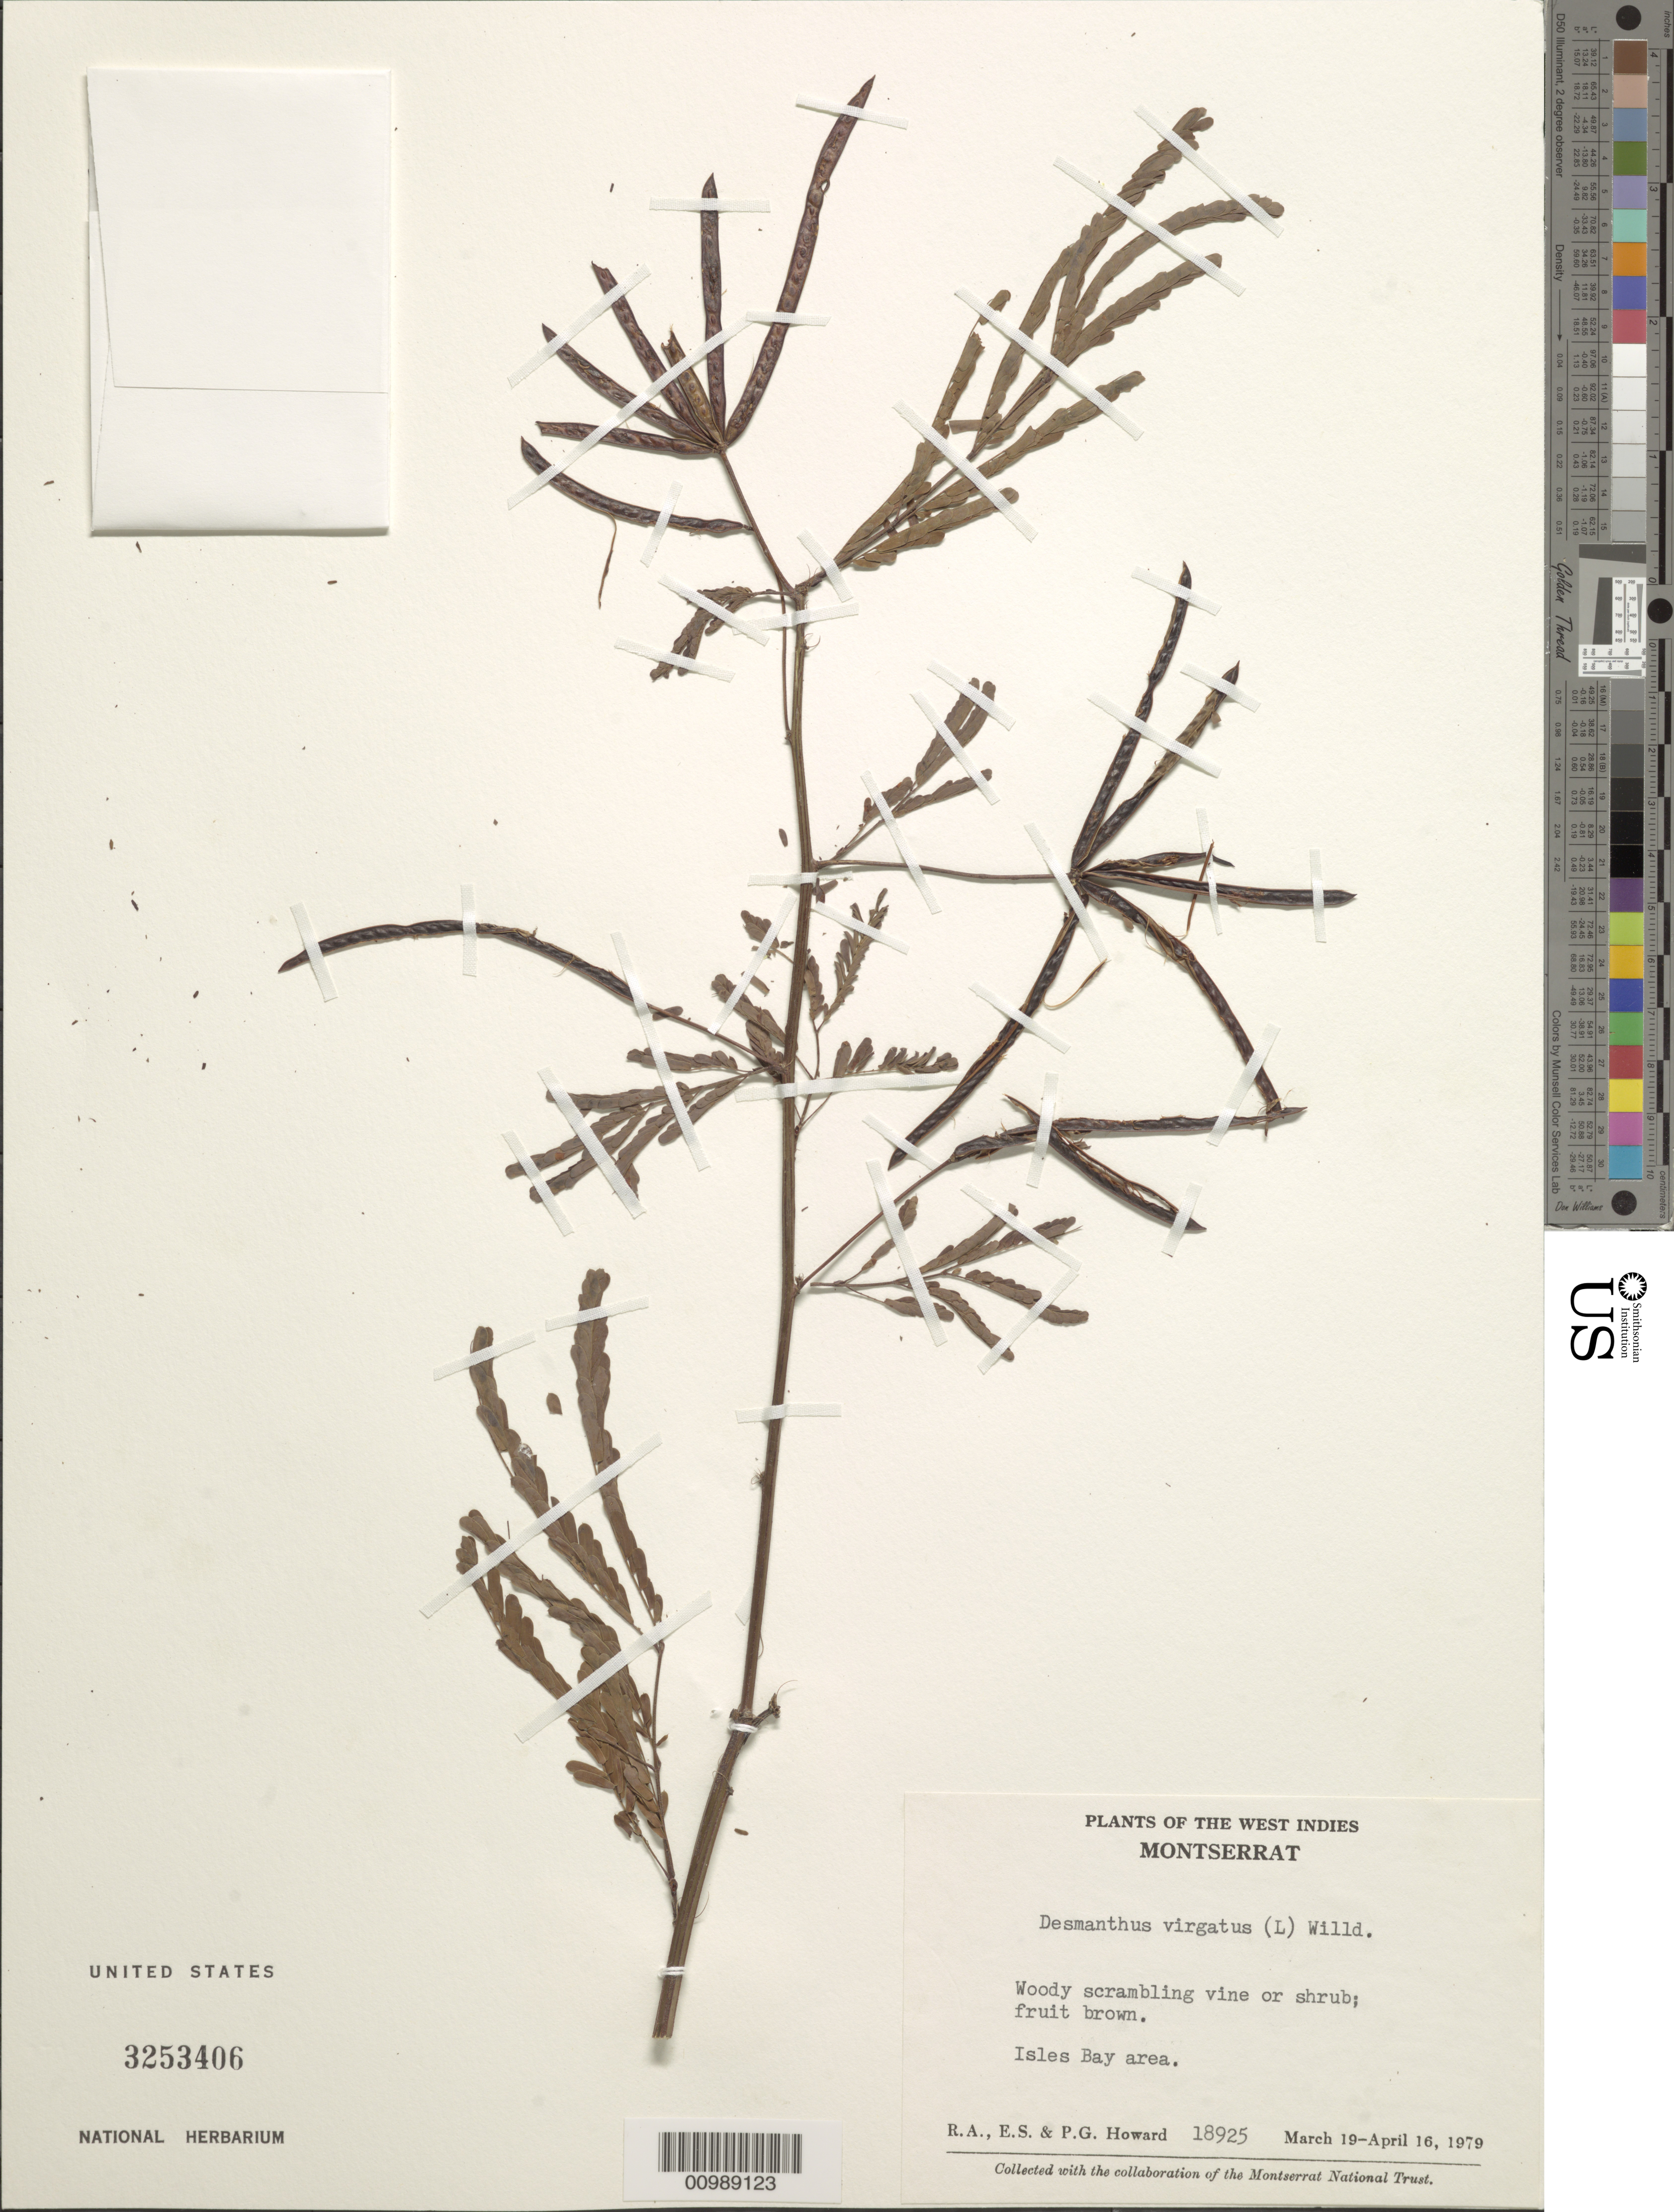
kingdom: Plantae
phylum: Tracheophyta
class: Magnoliopsida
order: Fabales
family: Fabaceae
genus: Desmanthus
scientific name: Desmanthus virgatus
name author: (L.) Willd.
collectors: R. A. Howard, E. S. Howard & P. Howard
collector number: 18925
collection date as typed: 19 Mar 1979 to 16 Apr 1979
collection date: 1979-03-19/1979-04-16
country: Montserrat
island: Montserrat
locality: Isles Bay area.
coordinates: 0 N, 0 E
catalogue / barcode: US 3253406